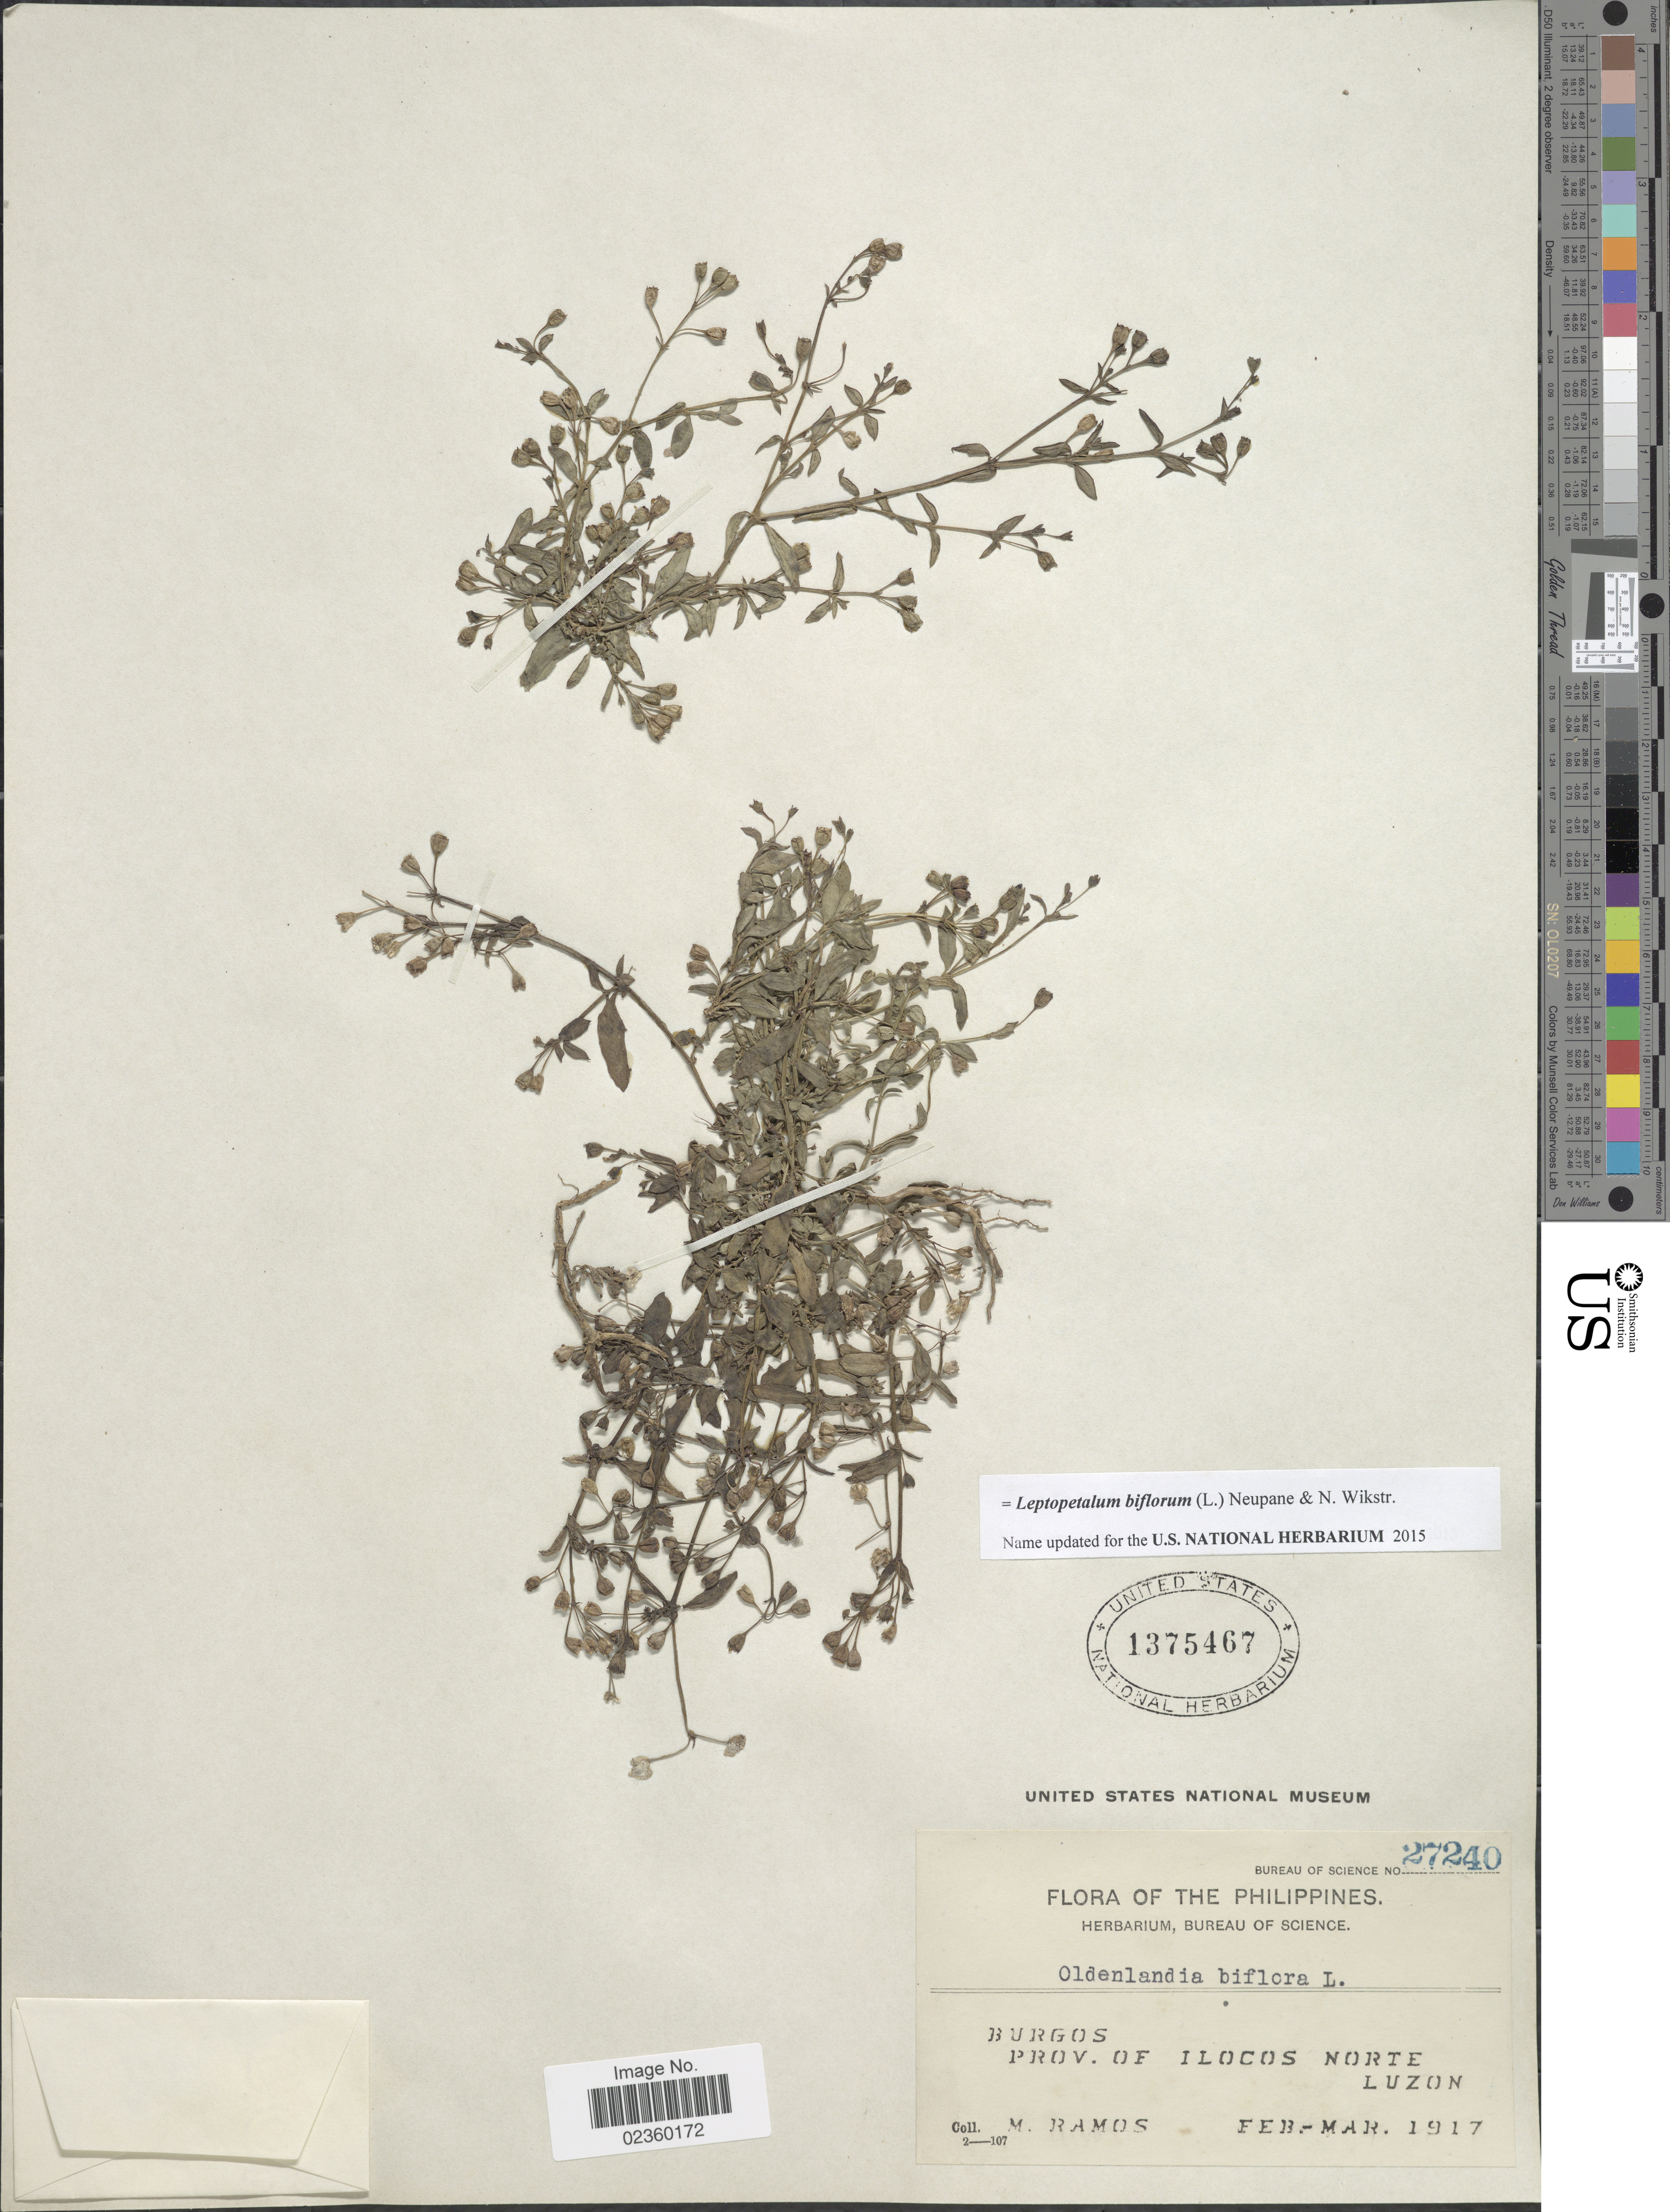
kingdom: Plantae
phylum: Tracheophyta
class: Magnoliopsida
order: Gentianales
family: Rubiaceae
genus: Leptopetalum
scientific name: Leptopetalum biflorum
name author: (L.) Neupane & N. Wikstr.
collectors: M. Ramos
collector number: Bureau of Science 27240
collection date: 1917-02/1917-03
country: Philippines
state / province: Ilocos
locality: Burgos, Prov. of Ilocos Norte, Luzon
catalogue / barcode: US 1375467